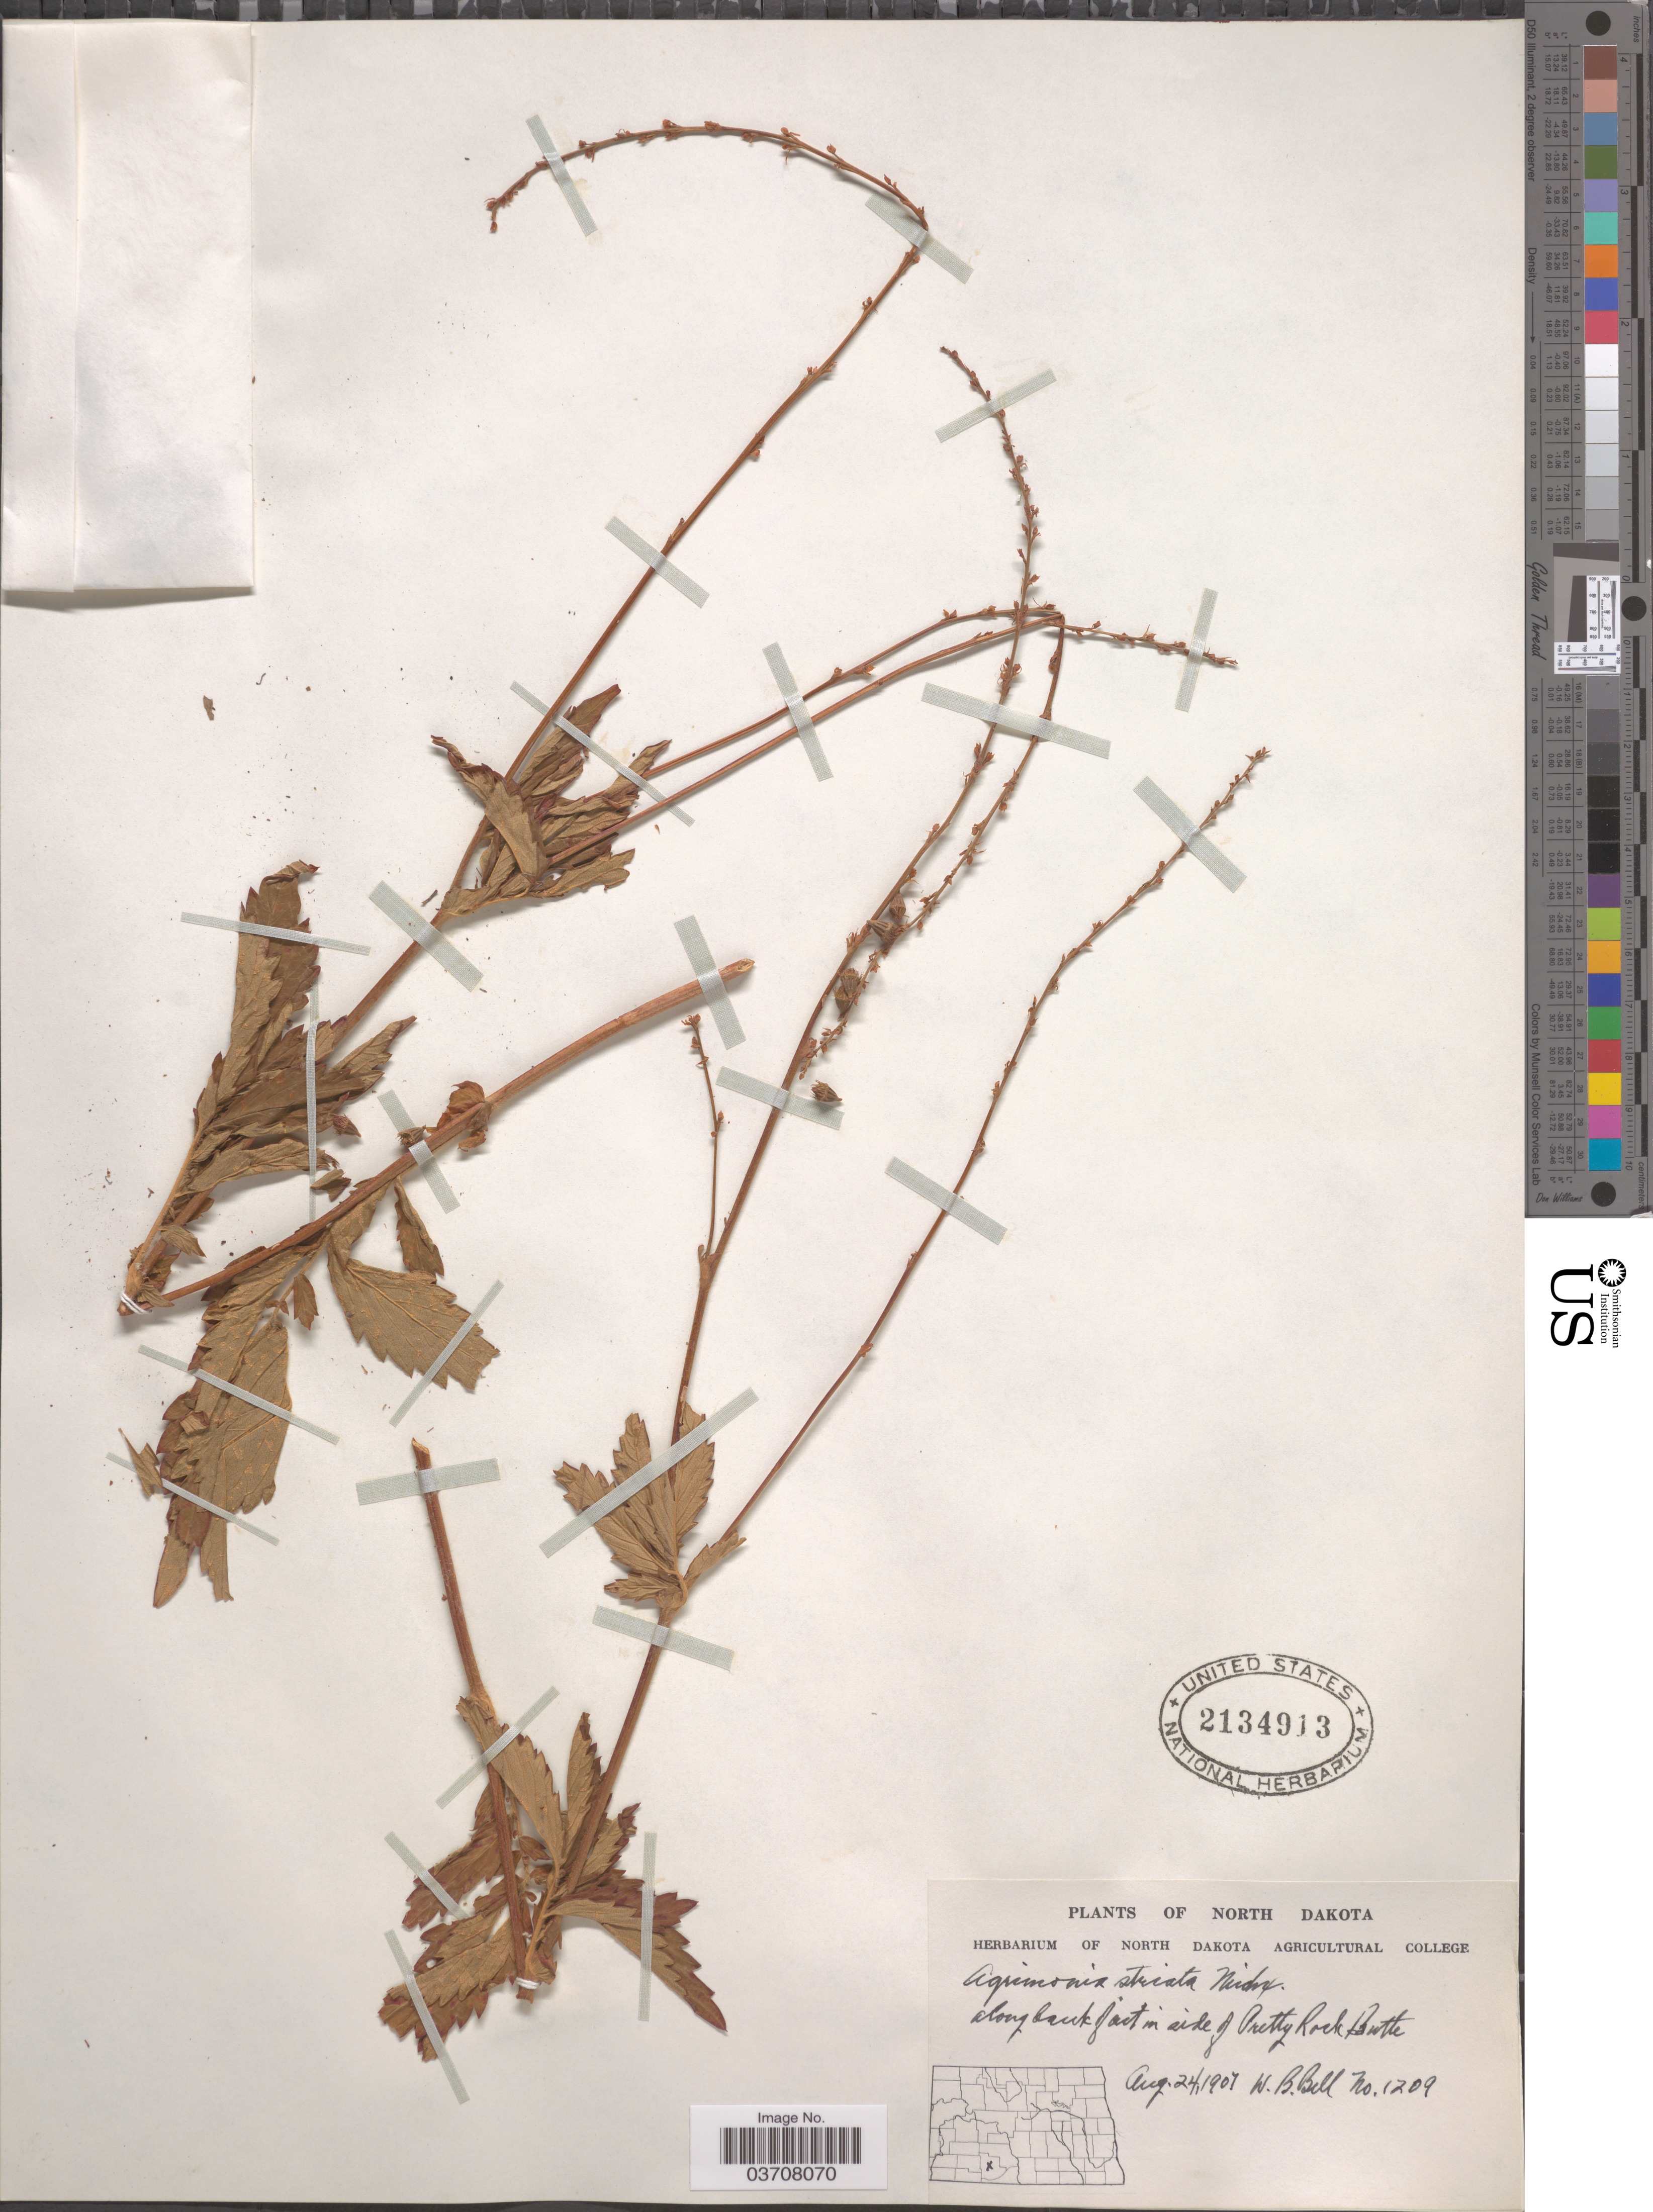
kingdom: Plantae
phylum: Tracheophyta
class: Magnoliopsida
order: Rosales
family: Rosaceae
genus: Agrimonia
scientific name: Agrimonia striata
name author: Michx.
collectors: W. Bell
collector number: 1209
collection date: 1907-08-24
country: United States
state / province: North Dakota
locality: Along bank of act in side of Pretty Rock Butte.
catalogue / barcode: US 2134913